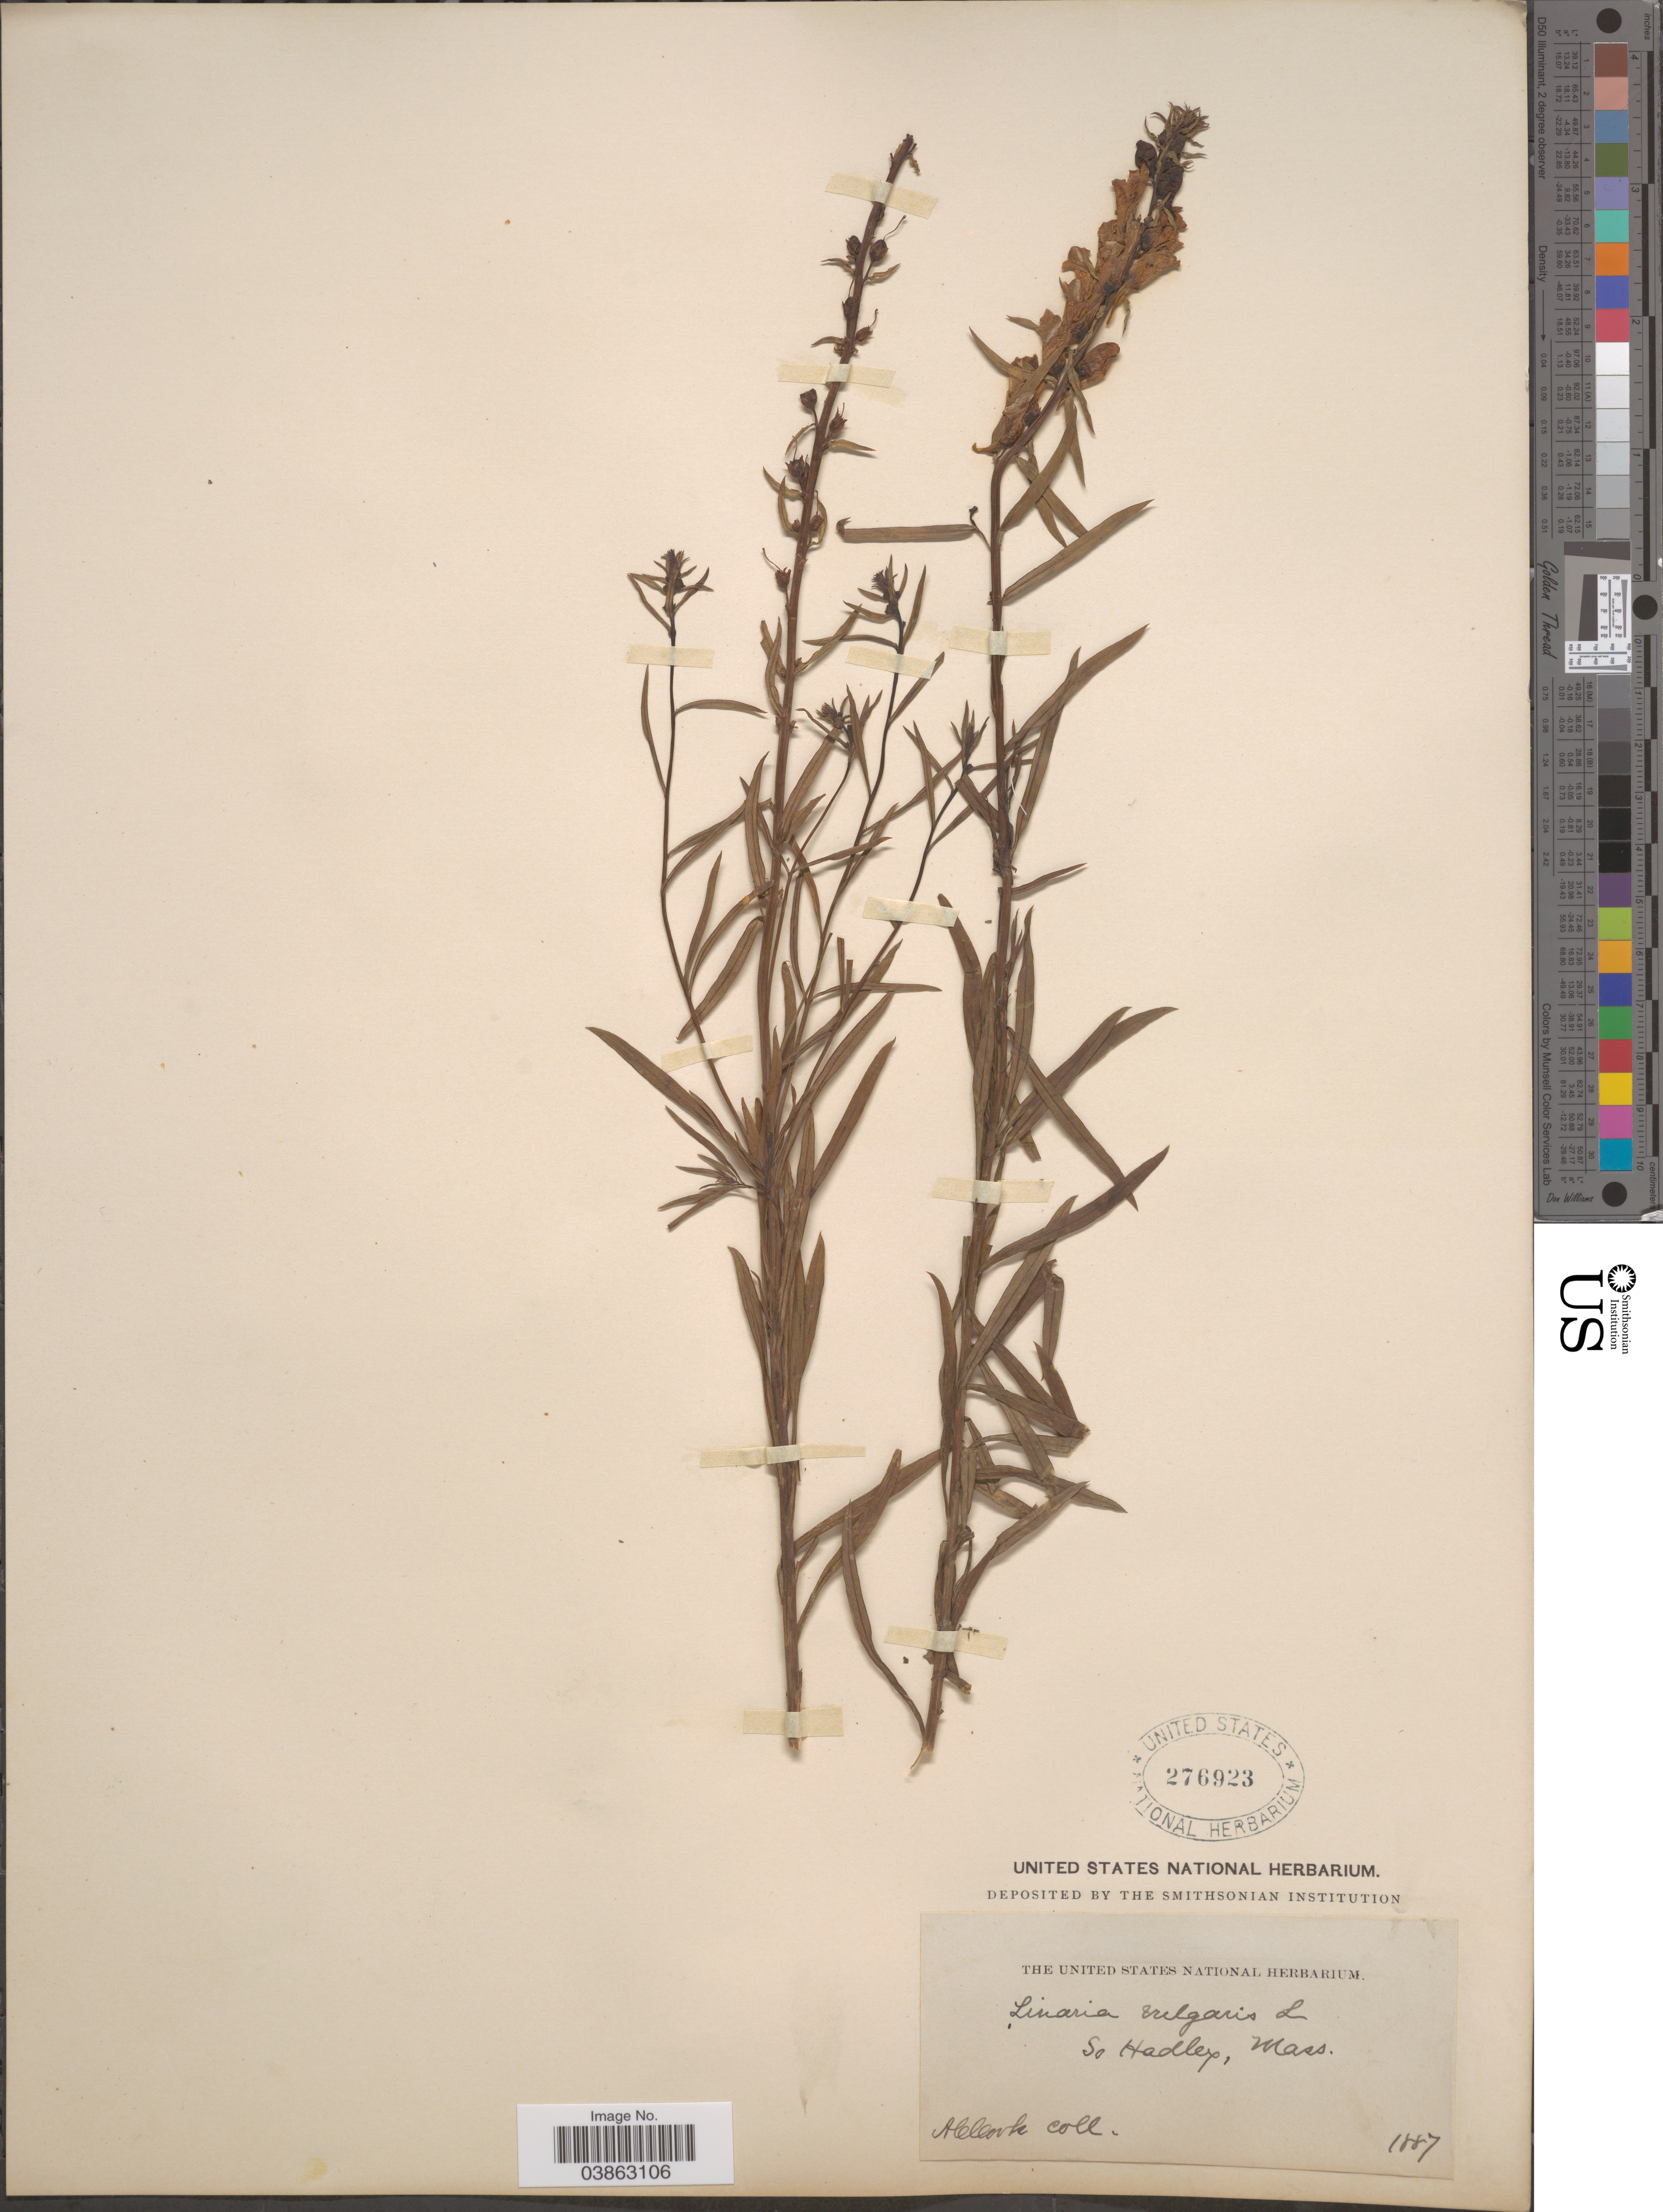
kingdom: Plantae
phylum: Tracheophyta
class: Magnoliopsida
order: Lamiales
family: Plantaginaceae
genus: Linaria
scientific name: Linaria vulgaris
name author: Mill.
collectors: A. Cook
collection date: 1887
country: United States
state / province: Massachusetts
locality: So Hadley.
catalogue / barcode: US 276923